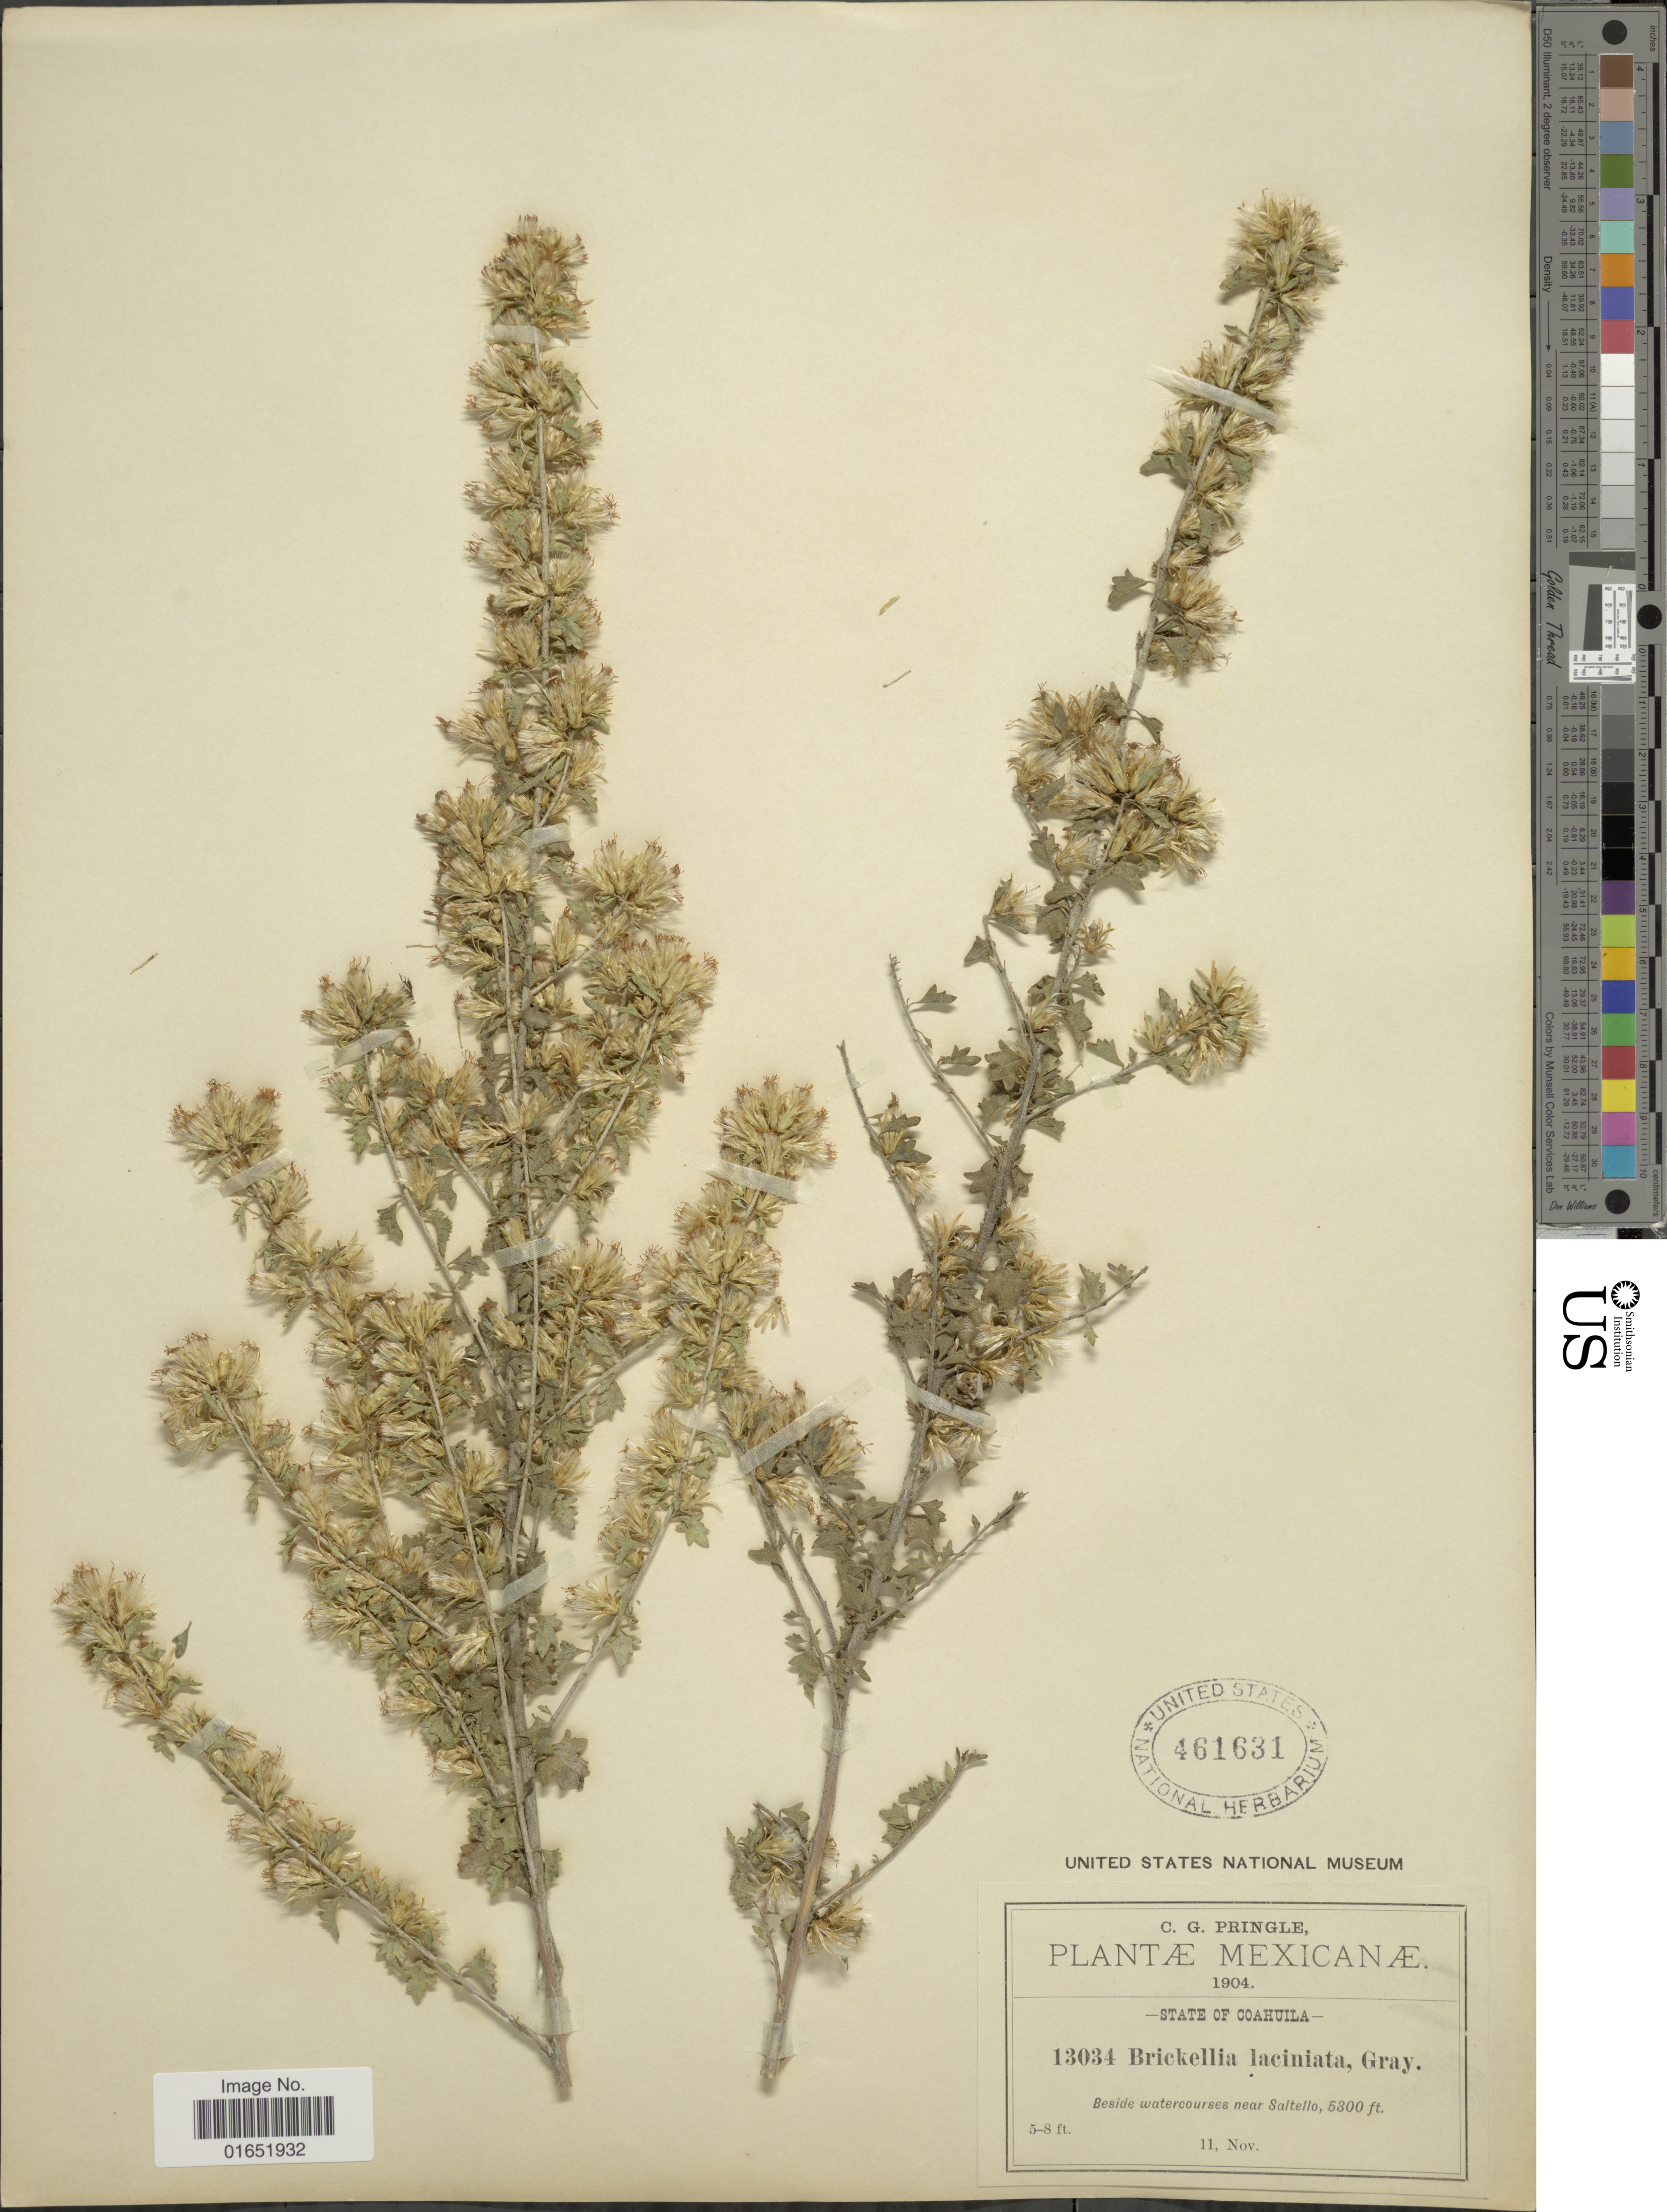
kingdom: Plantae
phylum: Tracheophyta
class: Magnoliopsida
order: Asterales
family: Asteraceae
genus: Brickellia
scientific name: Brickellia laciniata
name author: A. Gray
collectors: C. G. Pringle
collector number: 13034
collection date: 1904-11-11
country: Mexico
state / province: Coahuila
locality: Beside watercourses near Saltello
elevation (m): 1615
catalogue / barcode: US 461631